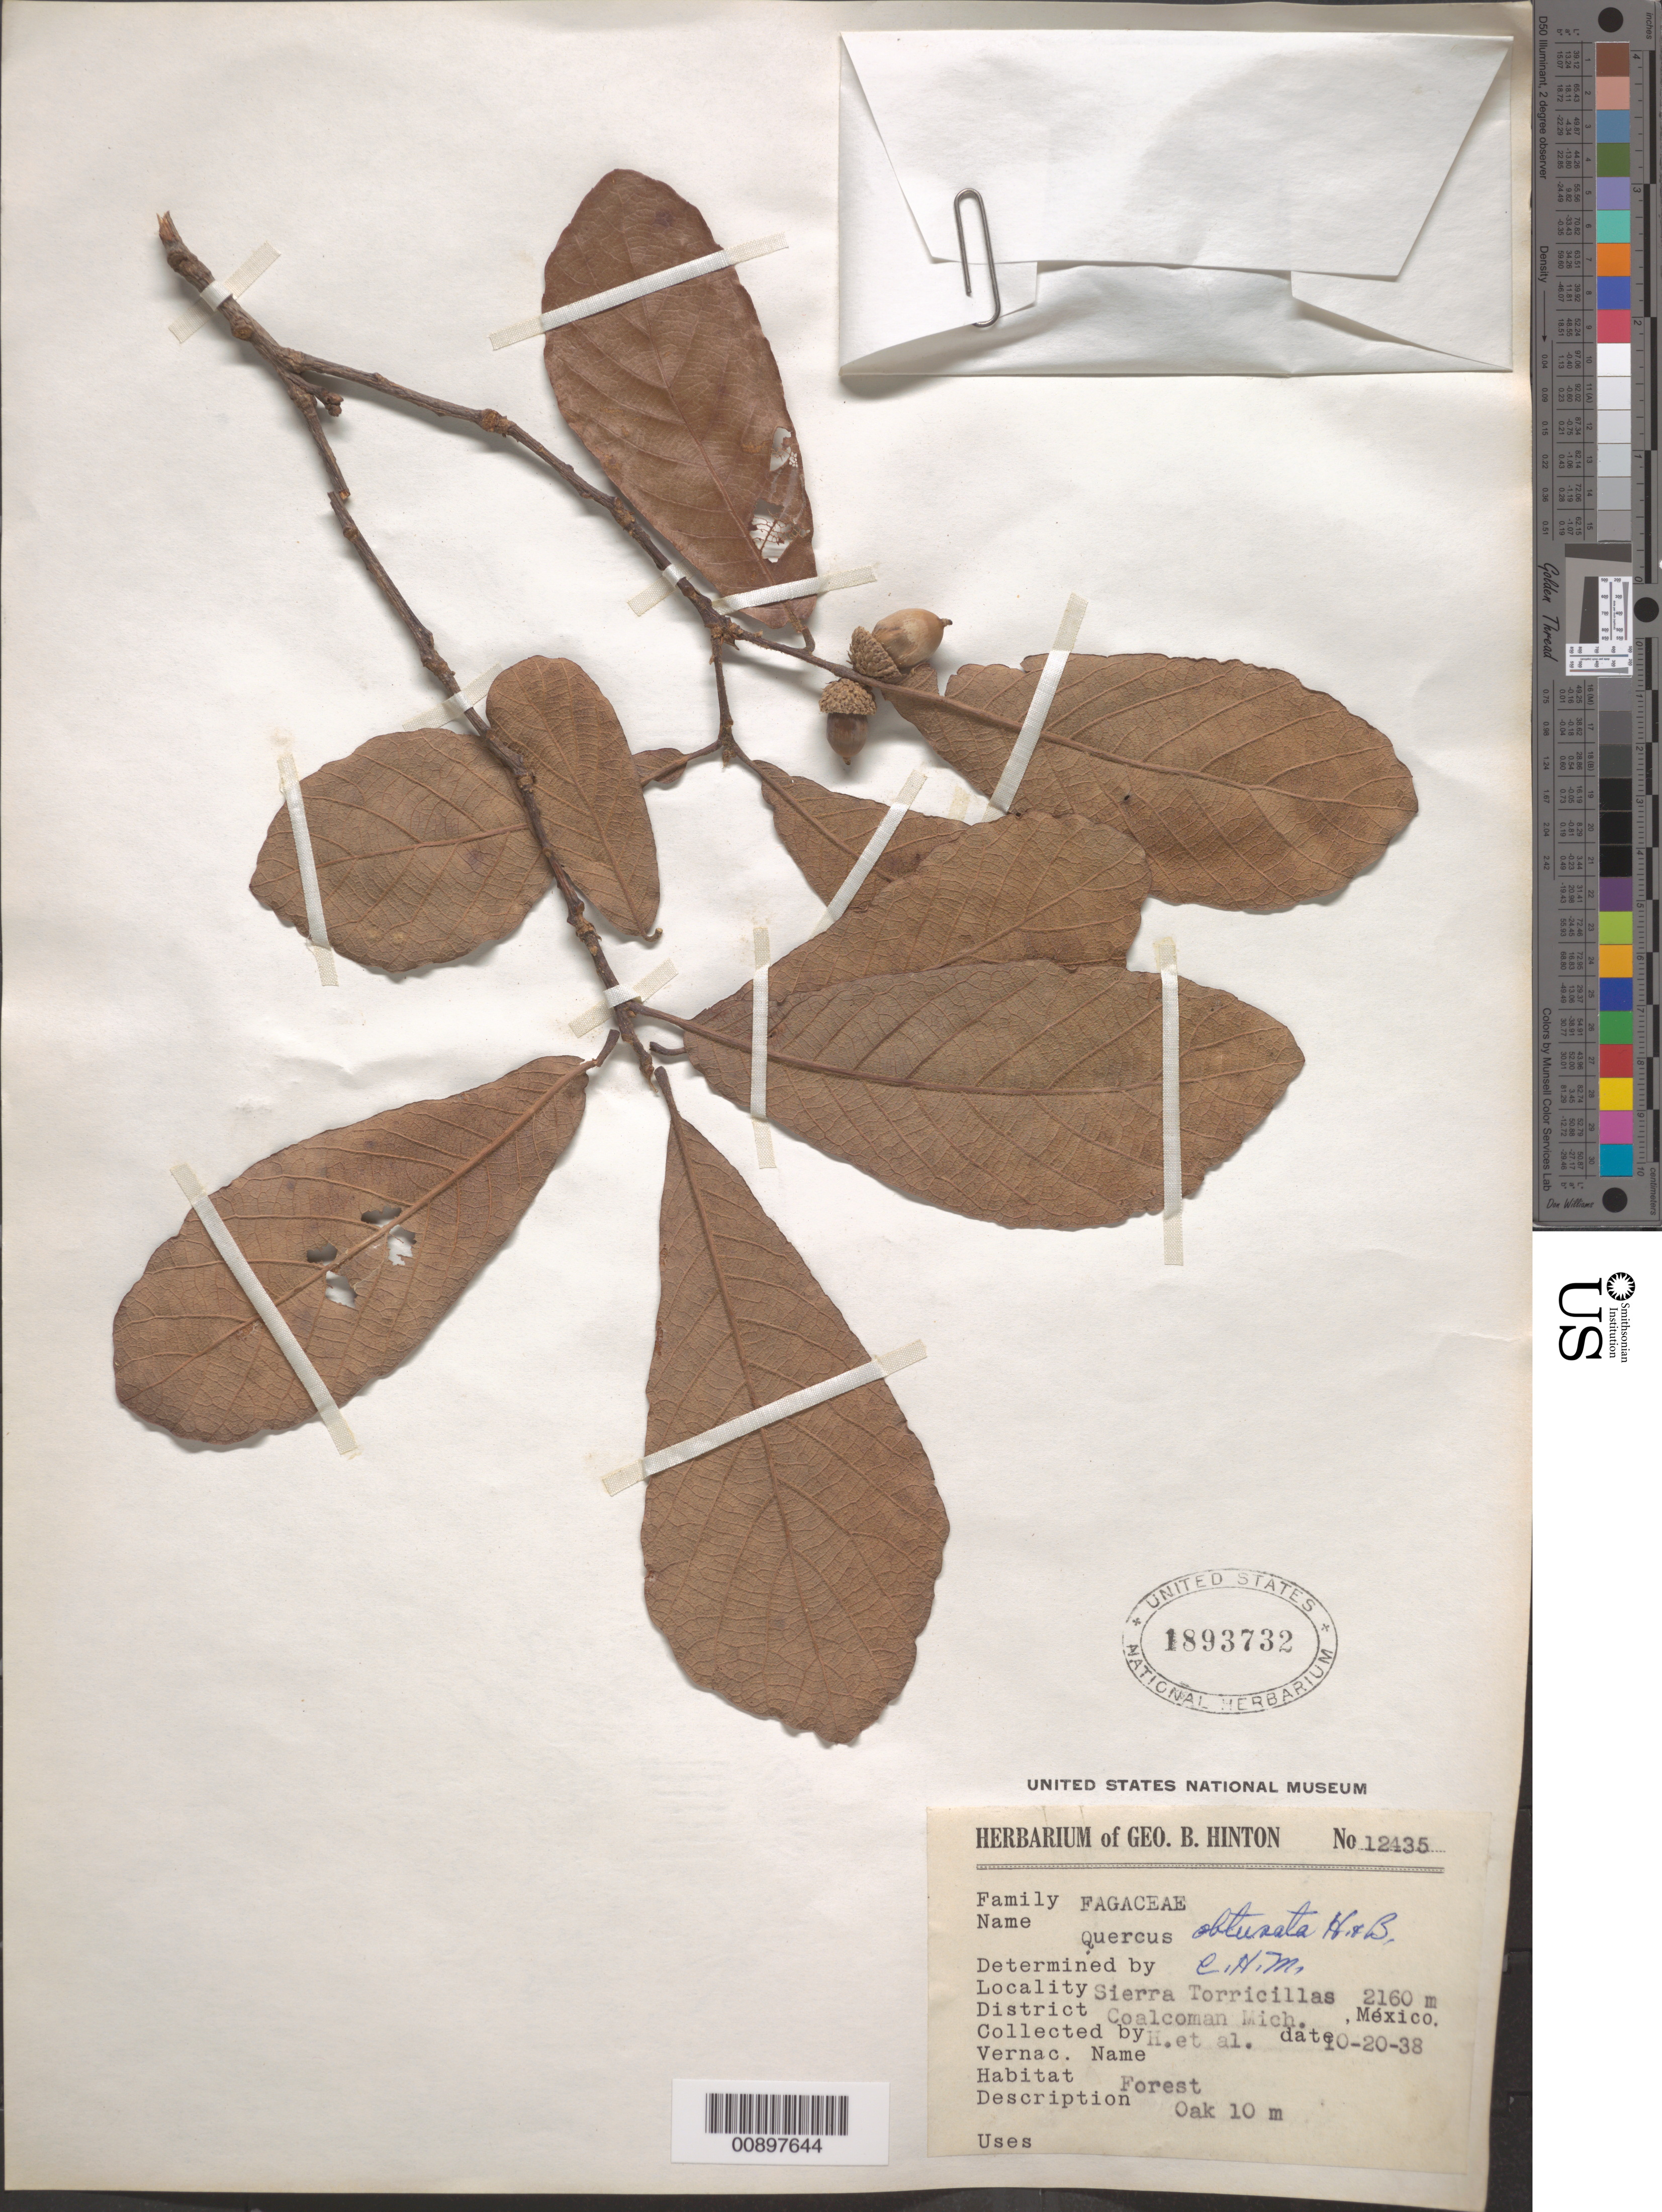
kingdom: Plantae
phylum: Tracheophyta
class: Magnoliopsida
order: Fagales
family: Fagaceae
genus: Quercus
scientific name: Quercus obtusata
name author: Humb. & Bonpl.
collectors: G. B. Hinton & et al.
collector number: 12435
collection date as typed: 20 Oct 1938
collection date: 1938-10-20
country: Mexico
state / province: Michoacán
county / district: Coalcomán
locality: Sierra Torricillas, District Coalcomán, Michoacán.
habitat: Forest.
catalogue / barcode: US 1893732